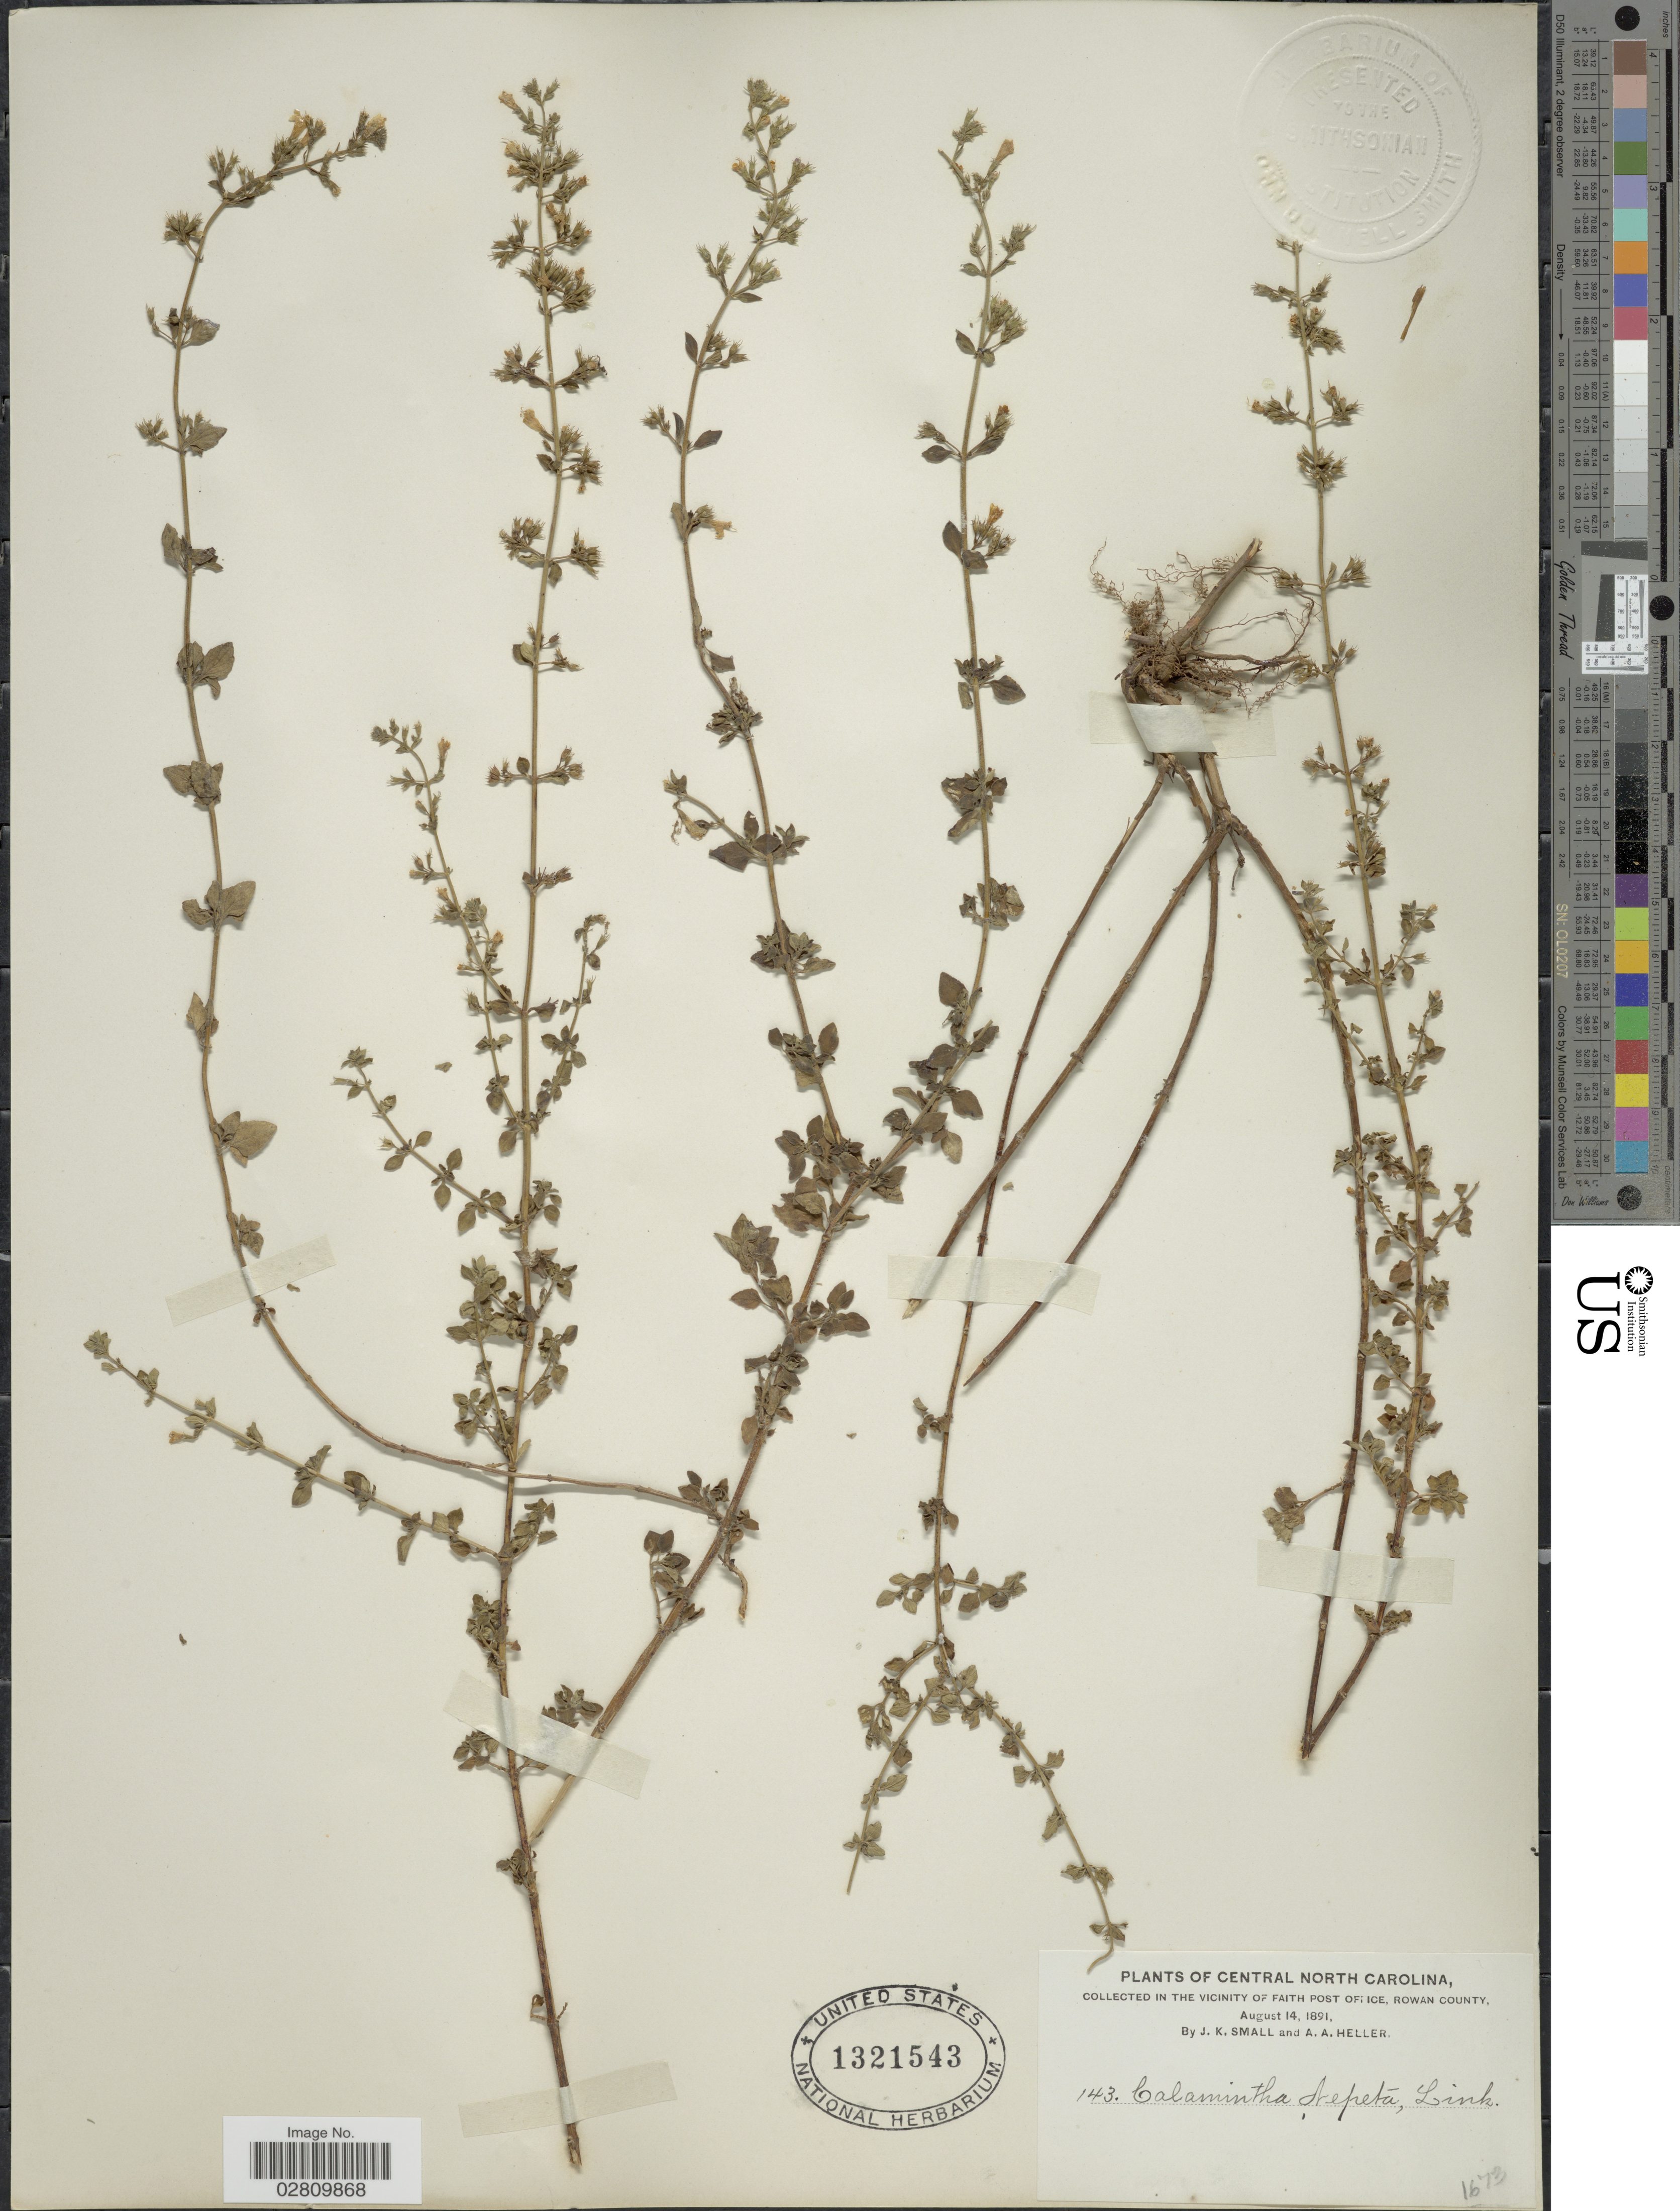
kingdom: Plantae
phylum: Tracheophyta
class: Magnoliopsida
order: Lamiales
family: Lamiaceae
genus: Clinopodium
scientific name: Clinopodium nepeta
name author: (L.) Kuntze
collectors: J. K. Small & A. A. Heller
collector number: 143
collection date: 1891-08-14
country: United States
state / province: North Carolina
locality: Central North Carolina. Collected in the vicinity of Faith Post Office, Rowan County.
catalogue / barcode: US 1321543